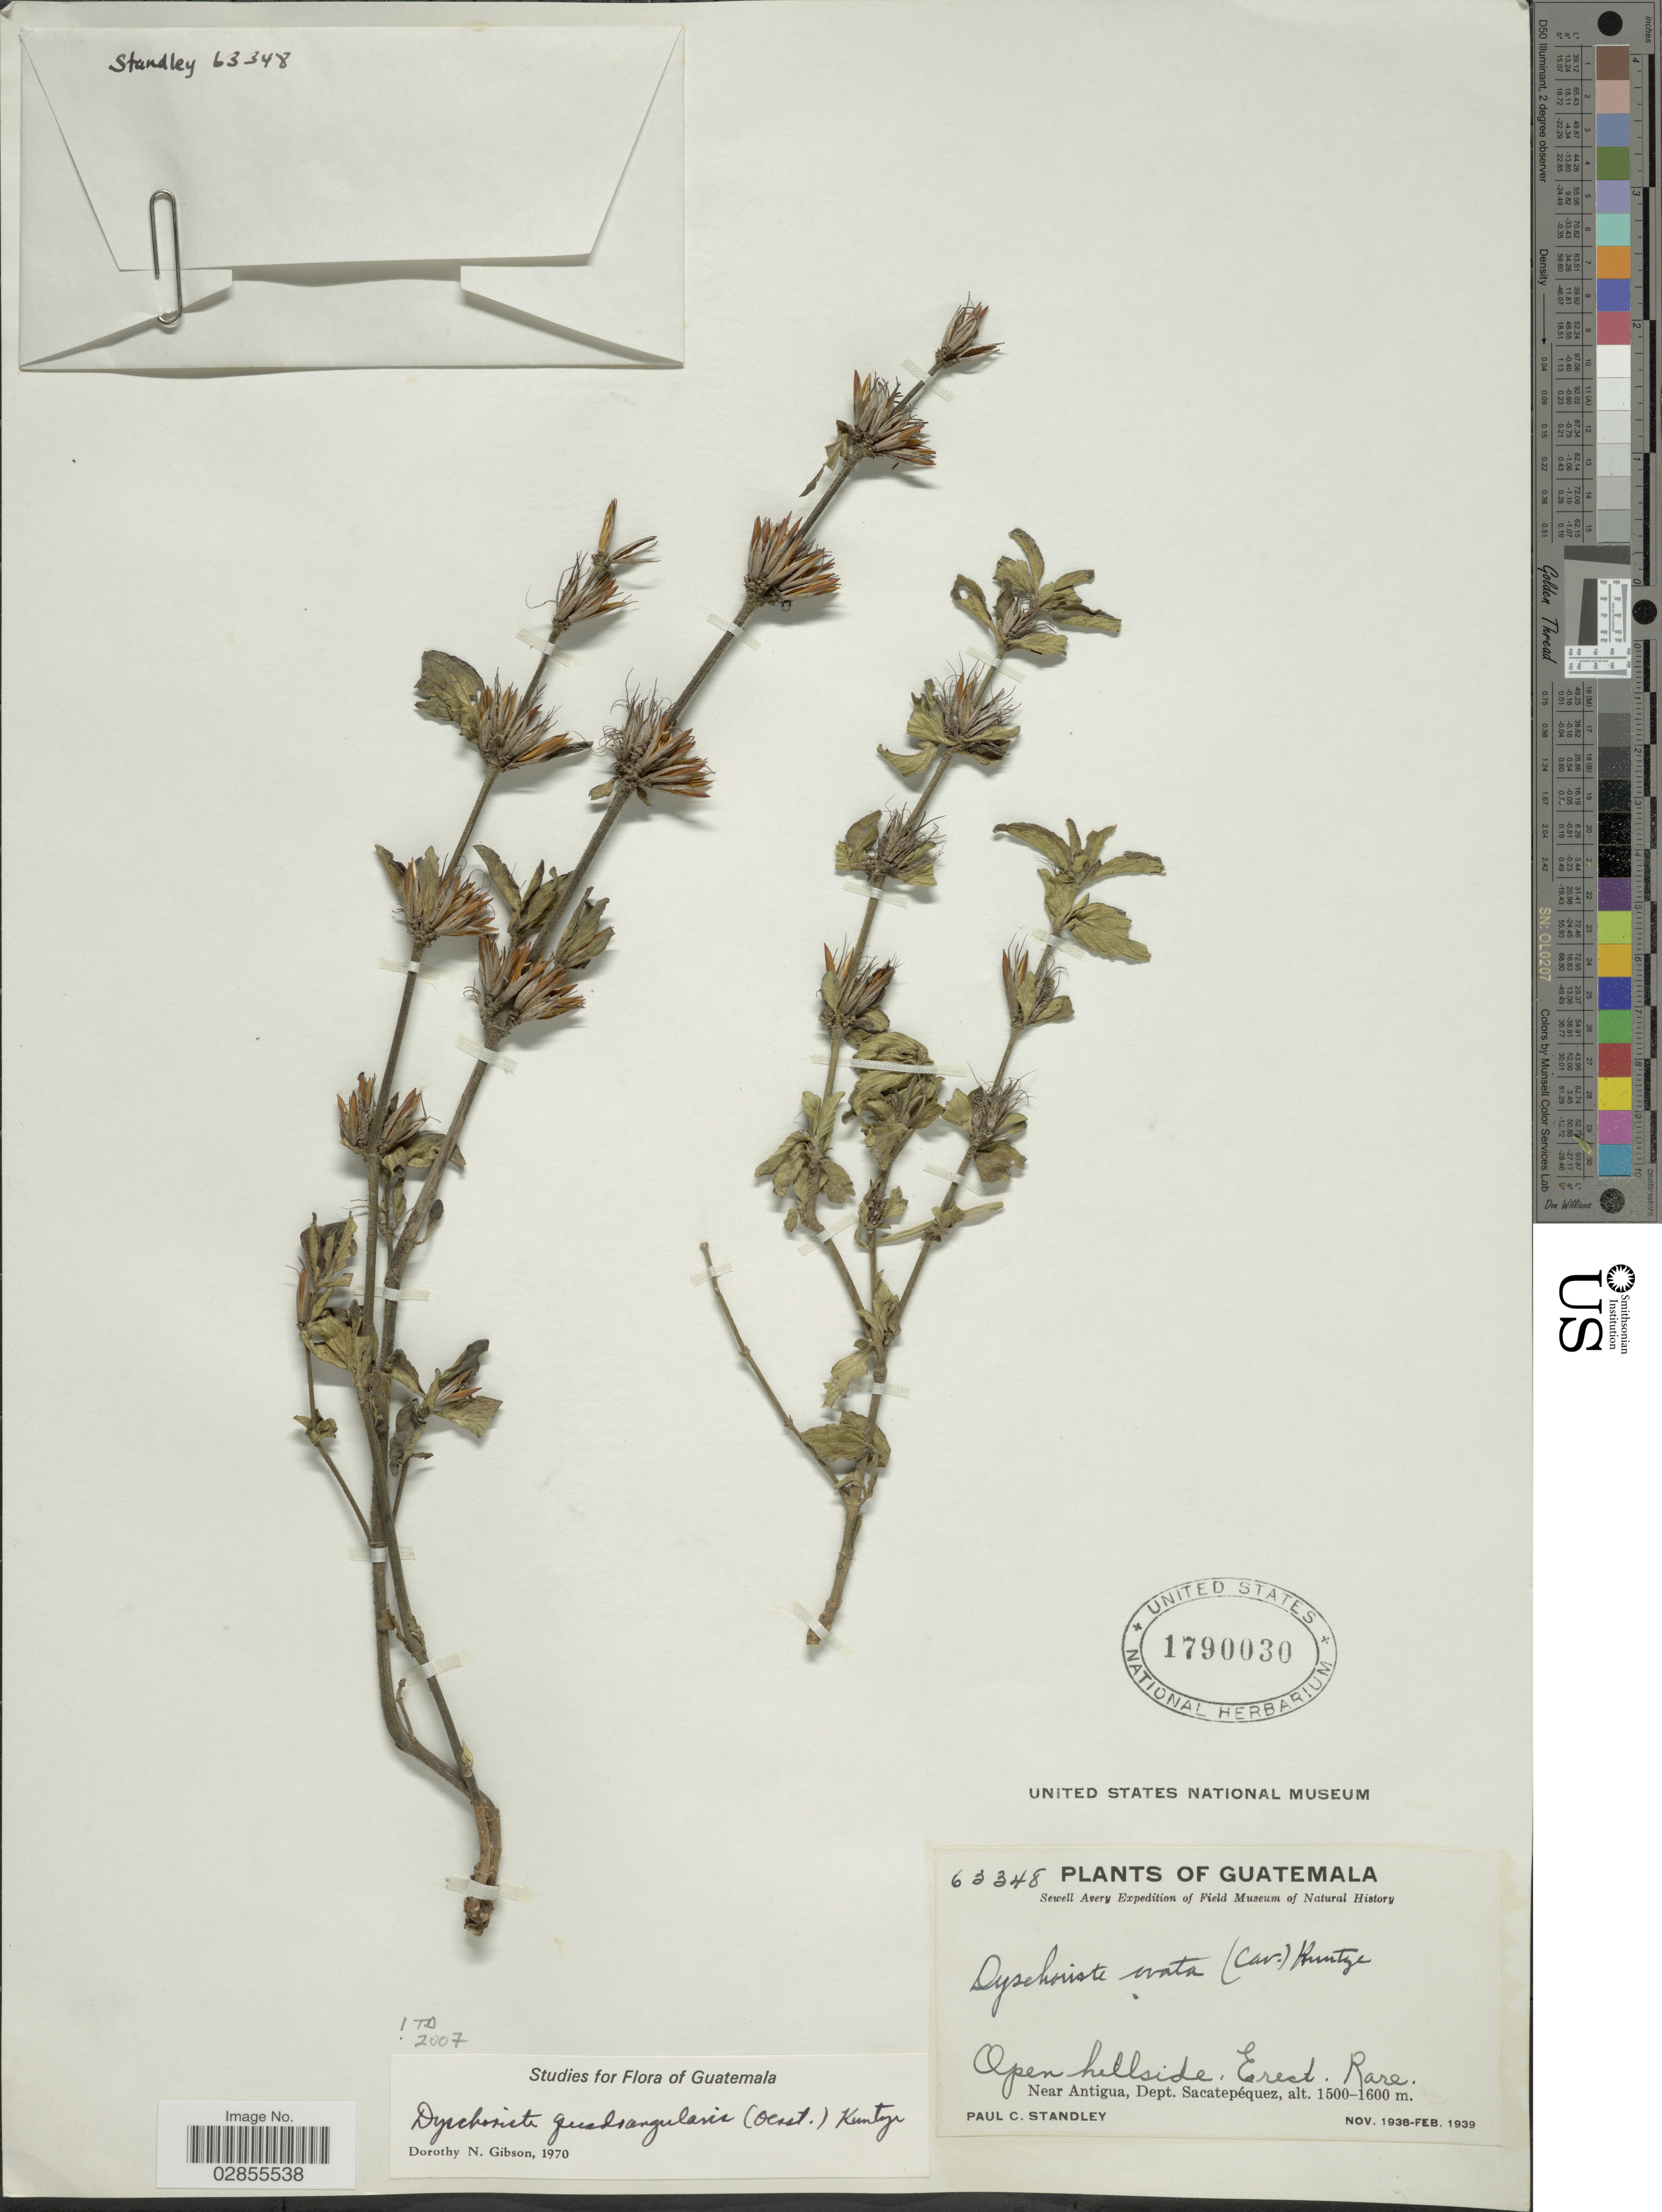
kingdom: Plantae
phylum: Tracheophyta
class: Magnoliopsida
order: Lamiales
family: Acanthaceae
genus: Dyschoriste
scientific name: Dyschoriste quadrangularis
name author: (Oerst.) Kuntze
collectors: P. C. Standley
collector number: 63348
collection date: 1938-11/1939-02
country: Guatemala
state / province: Sacatepéquez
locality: Near Antigua, Dept. Sacatepéquez.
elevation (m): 1500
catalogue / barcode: US 1790030